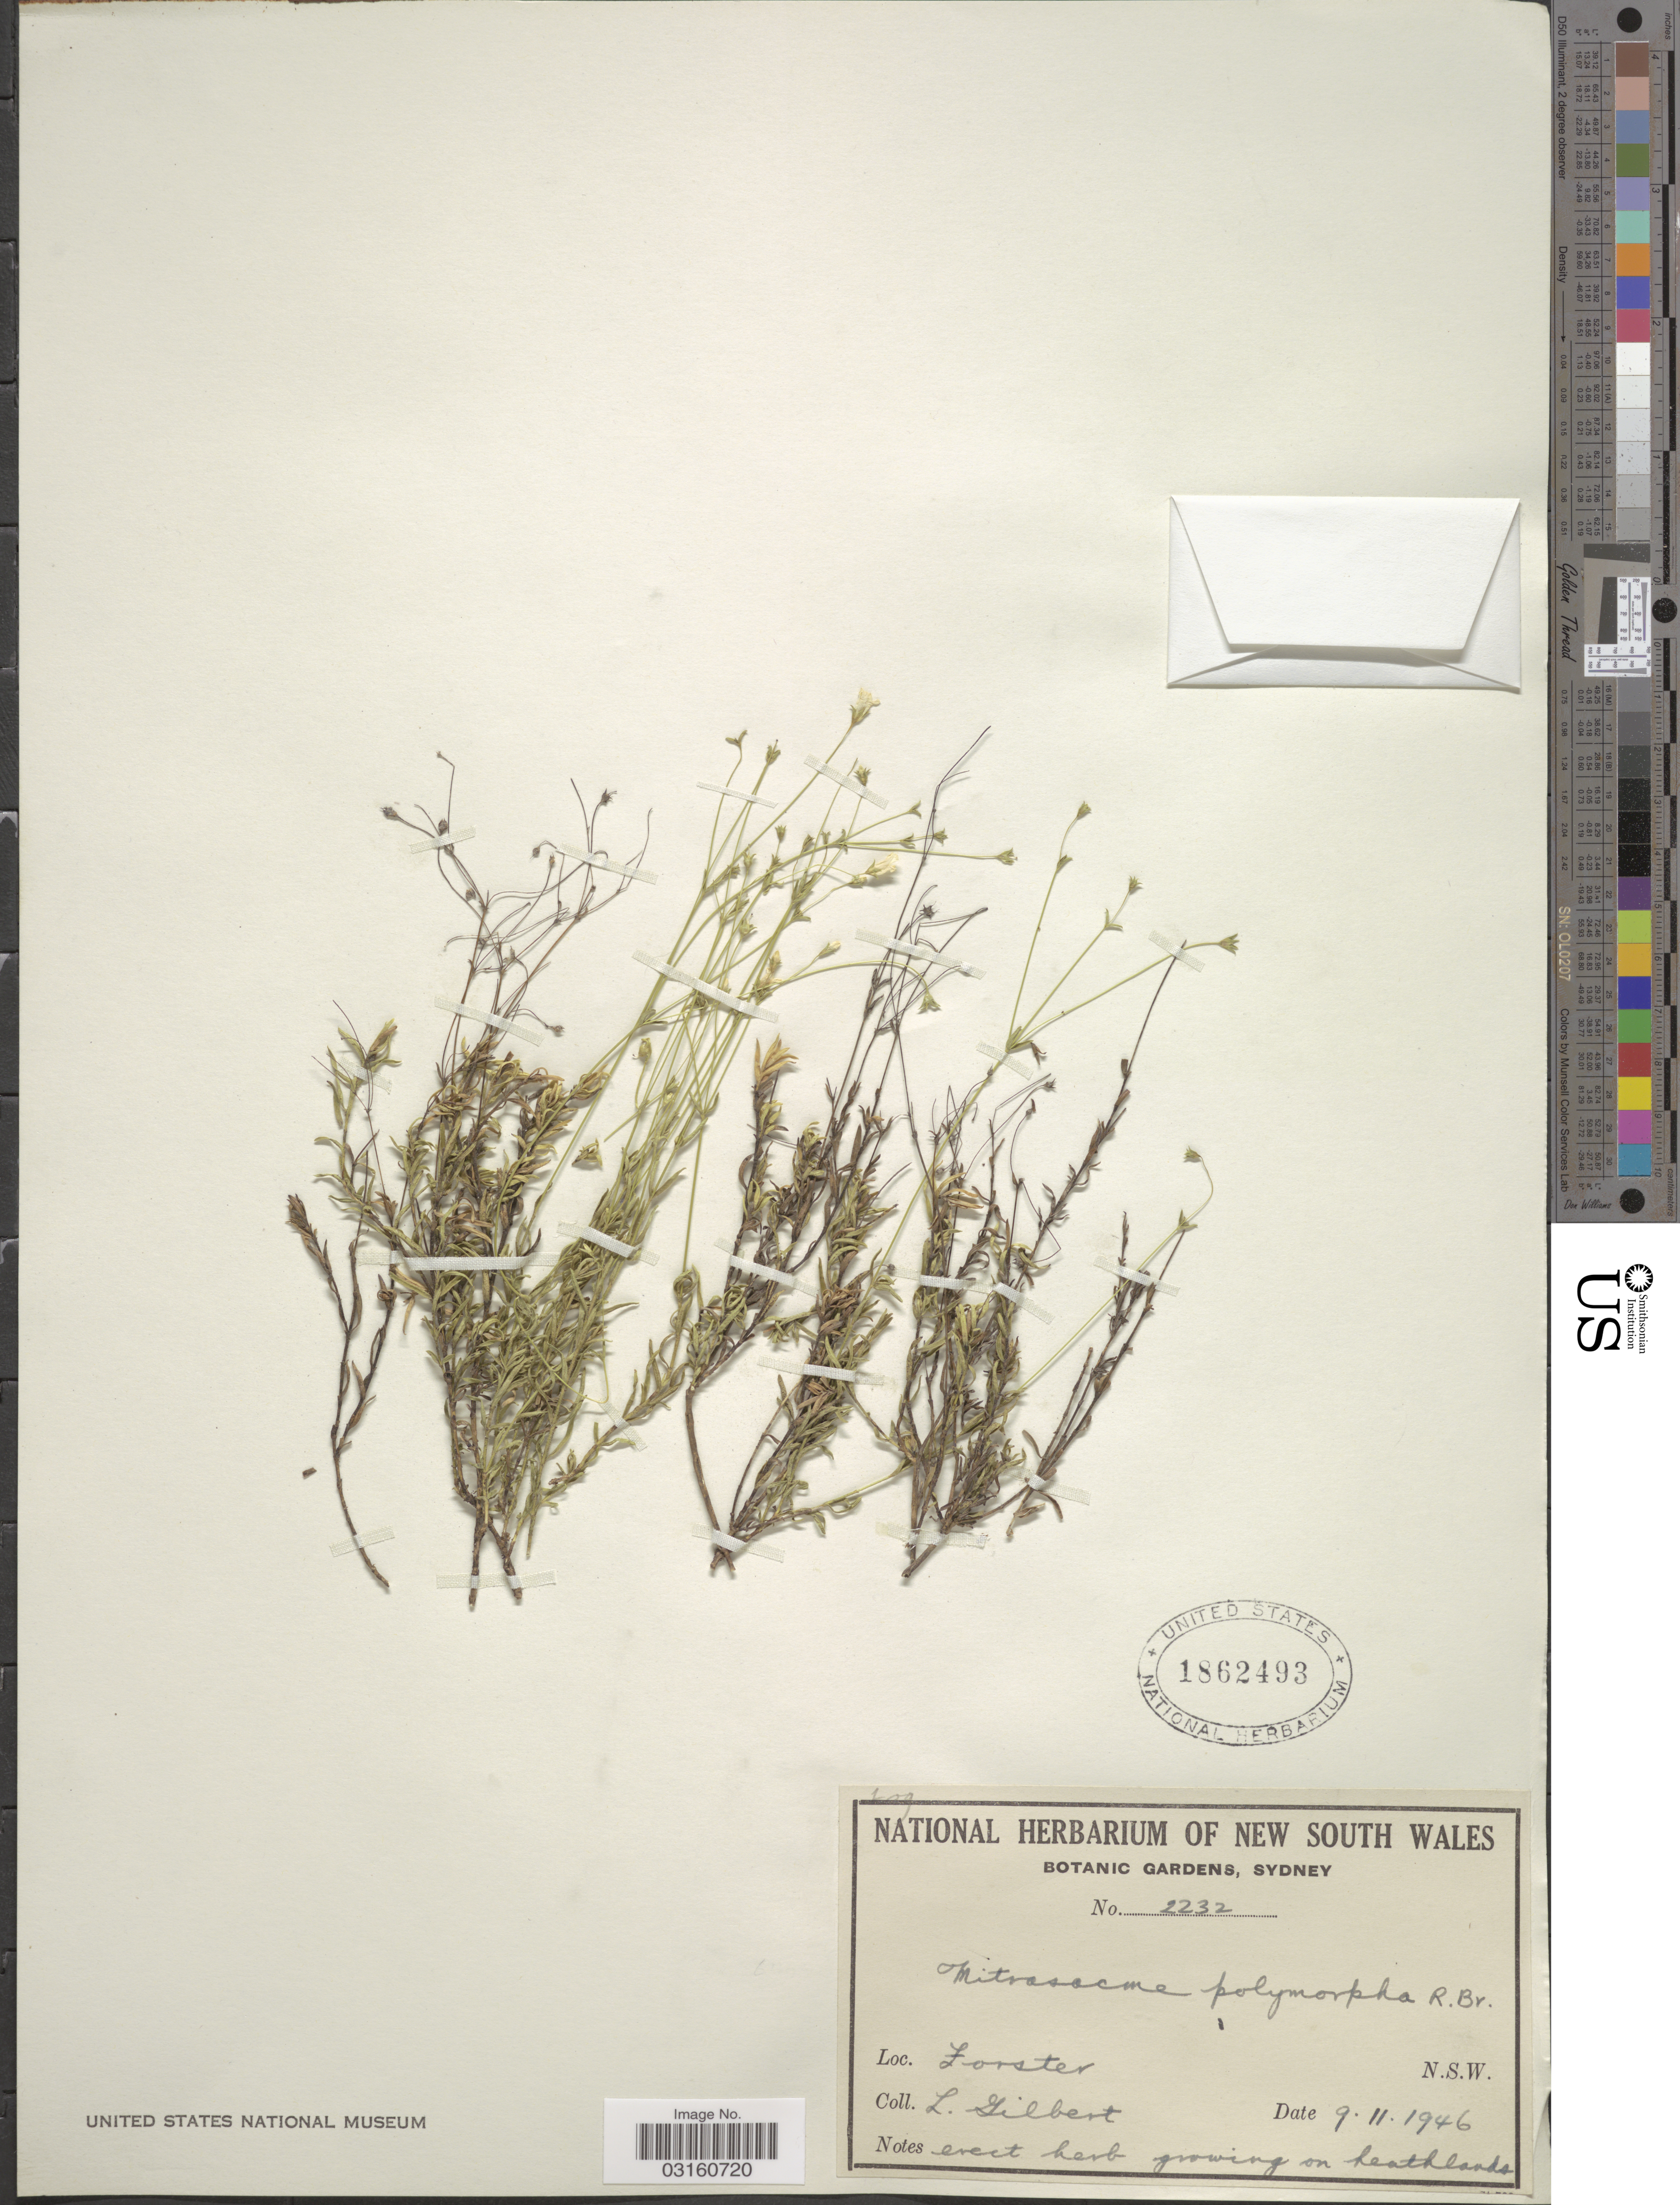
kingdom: Plantae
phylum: Tracheophyta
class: Magnoliopsida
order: Gentianales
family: Loganiaceae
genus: Mitrasacme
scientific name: Mitrasacme polymorpha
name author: R. Br.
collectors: L. Gilbert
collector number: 2232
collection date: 1946-11-09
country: Australia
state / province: New South Wales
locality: Forster.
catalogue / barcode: US 1862493